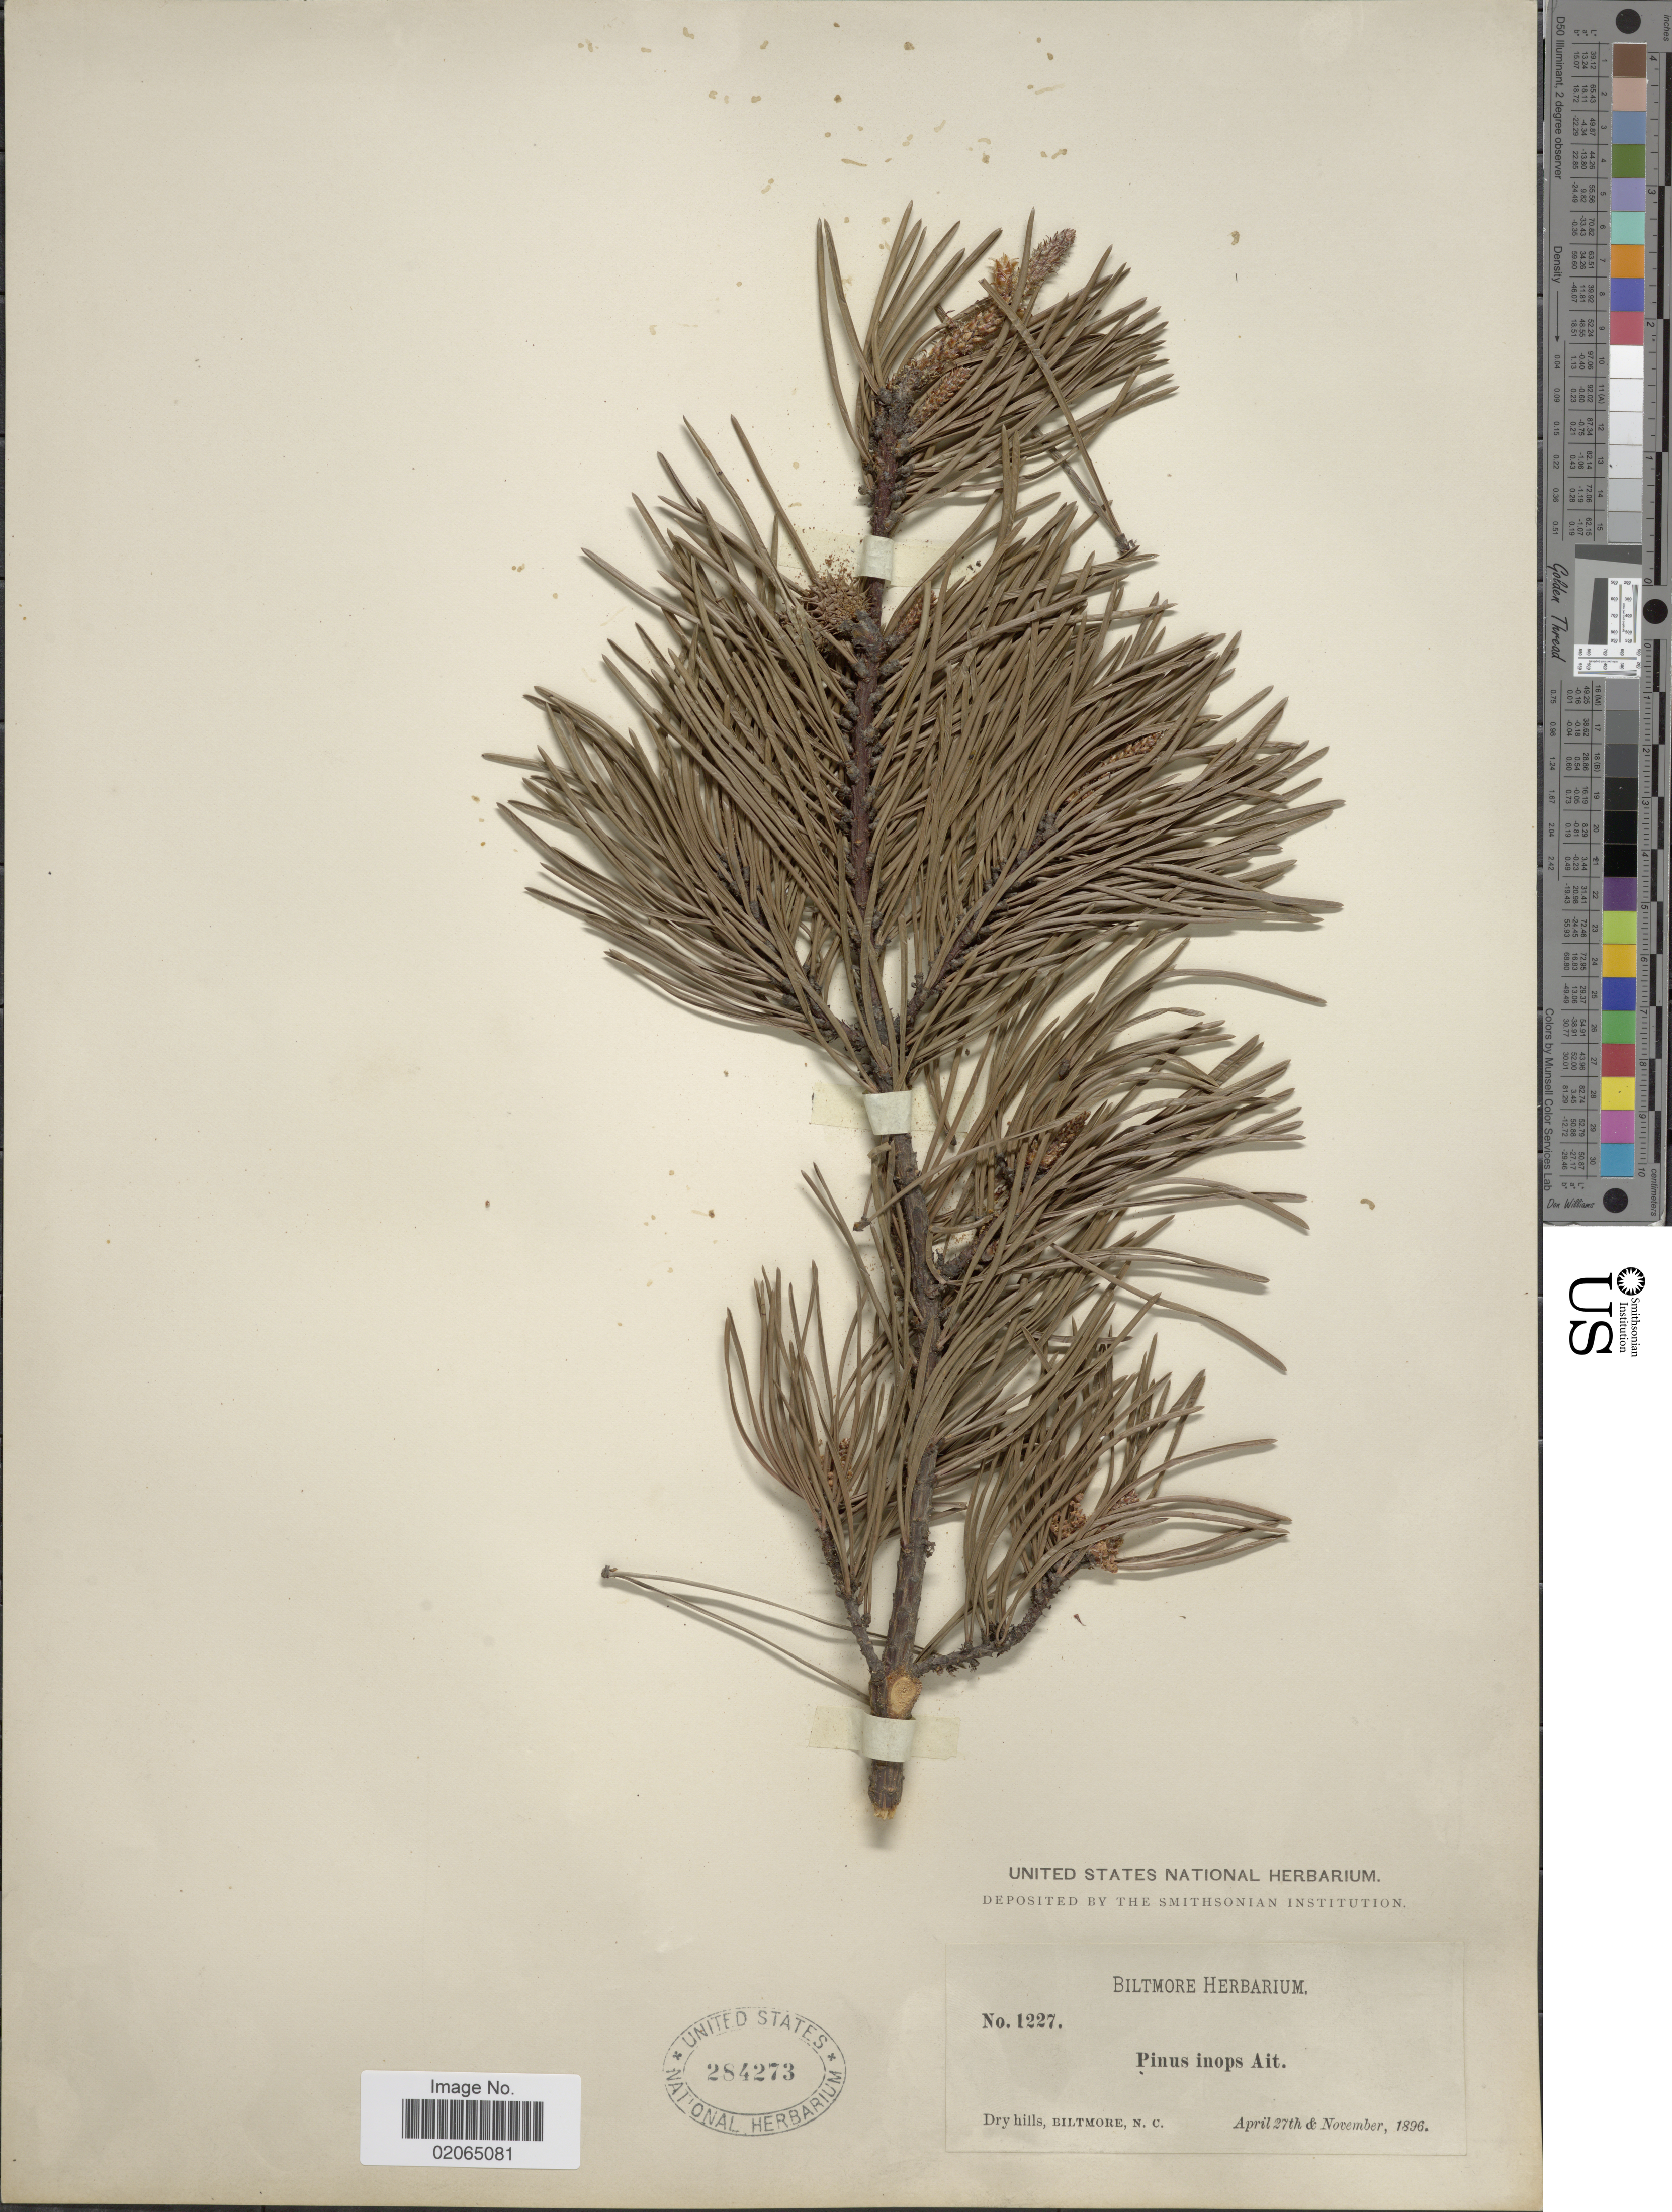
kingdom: Plantae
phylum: Tracheophyta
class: Pinopsida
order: Pinales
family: Pinaceae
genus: Pinus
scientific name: Pinus virginiana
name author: Mill.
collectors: ex herb. Biltmore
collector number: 1227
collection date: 1896-04-27/1896-11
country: United States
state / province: North Carolina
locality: Biltmore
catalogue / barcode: US 284273